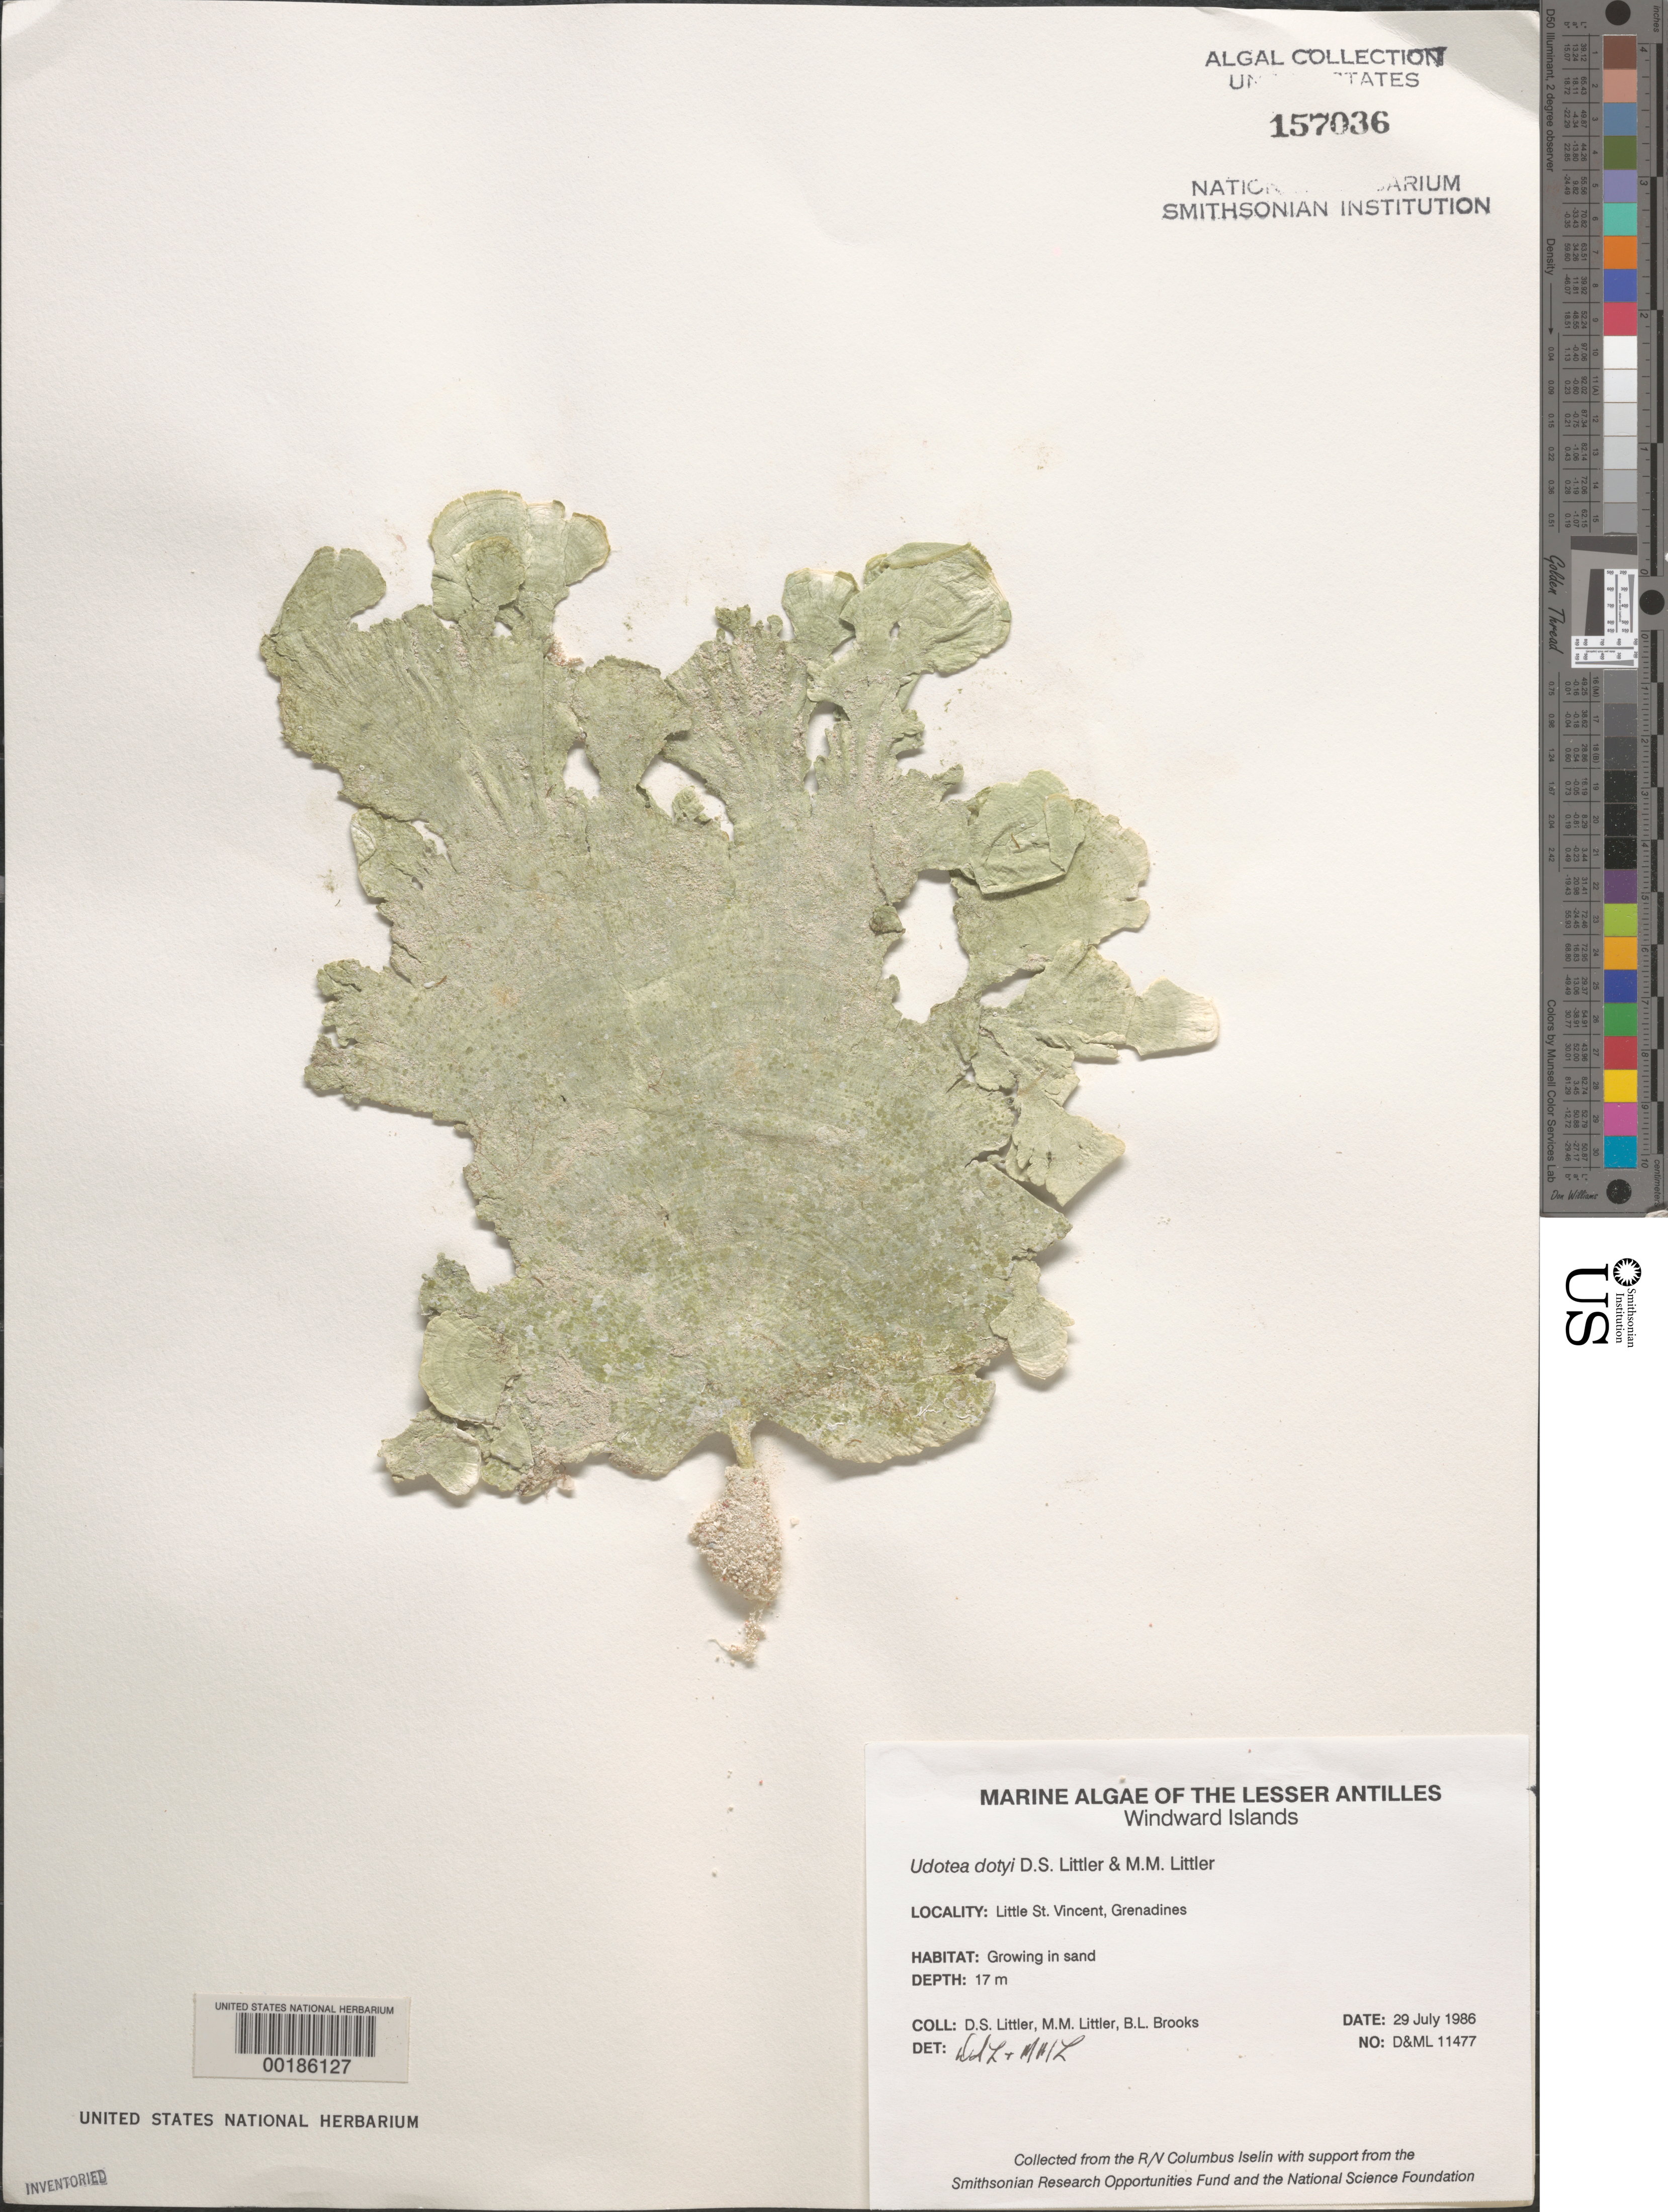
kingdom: Plantae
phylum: Chlorophyta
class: Ulvophyceae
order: Bryopsidales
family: Udoteaceae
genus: Udotea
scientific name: Udotea dotyi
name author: D.S. Littler & Littler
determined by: Littler, D. S.; Littler, M. M.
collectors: D. S. Littler, M. M. Littler & B. Brooks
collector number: D&ML 11477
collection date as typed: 29 Jul 1986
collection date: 1986-07-29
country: St. Vincent - Grenadines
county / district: Grenadines Parish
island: Little Saint Vincent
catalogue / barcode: US 157036